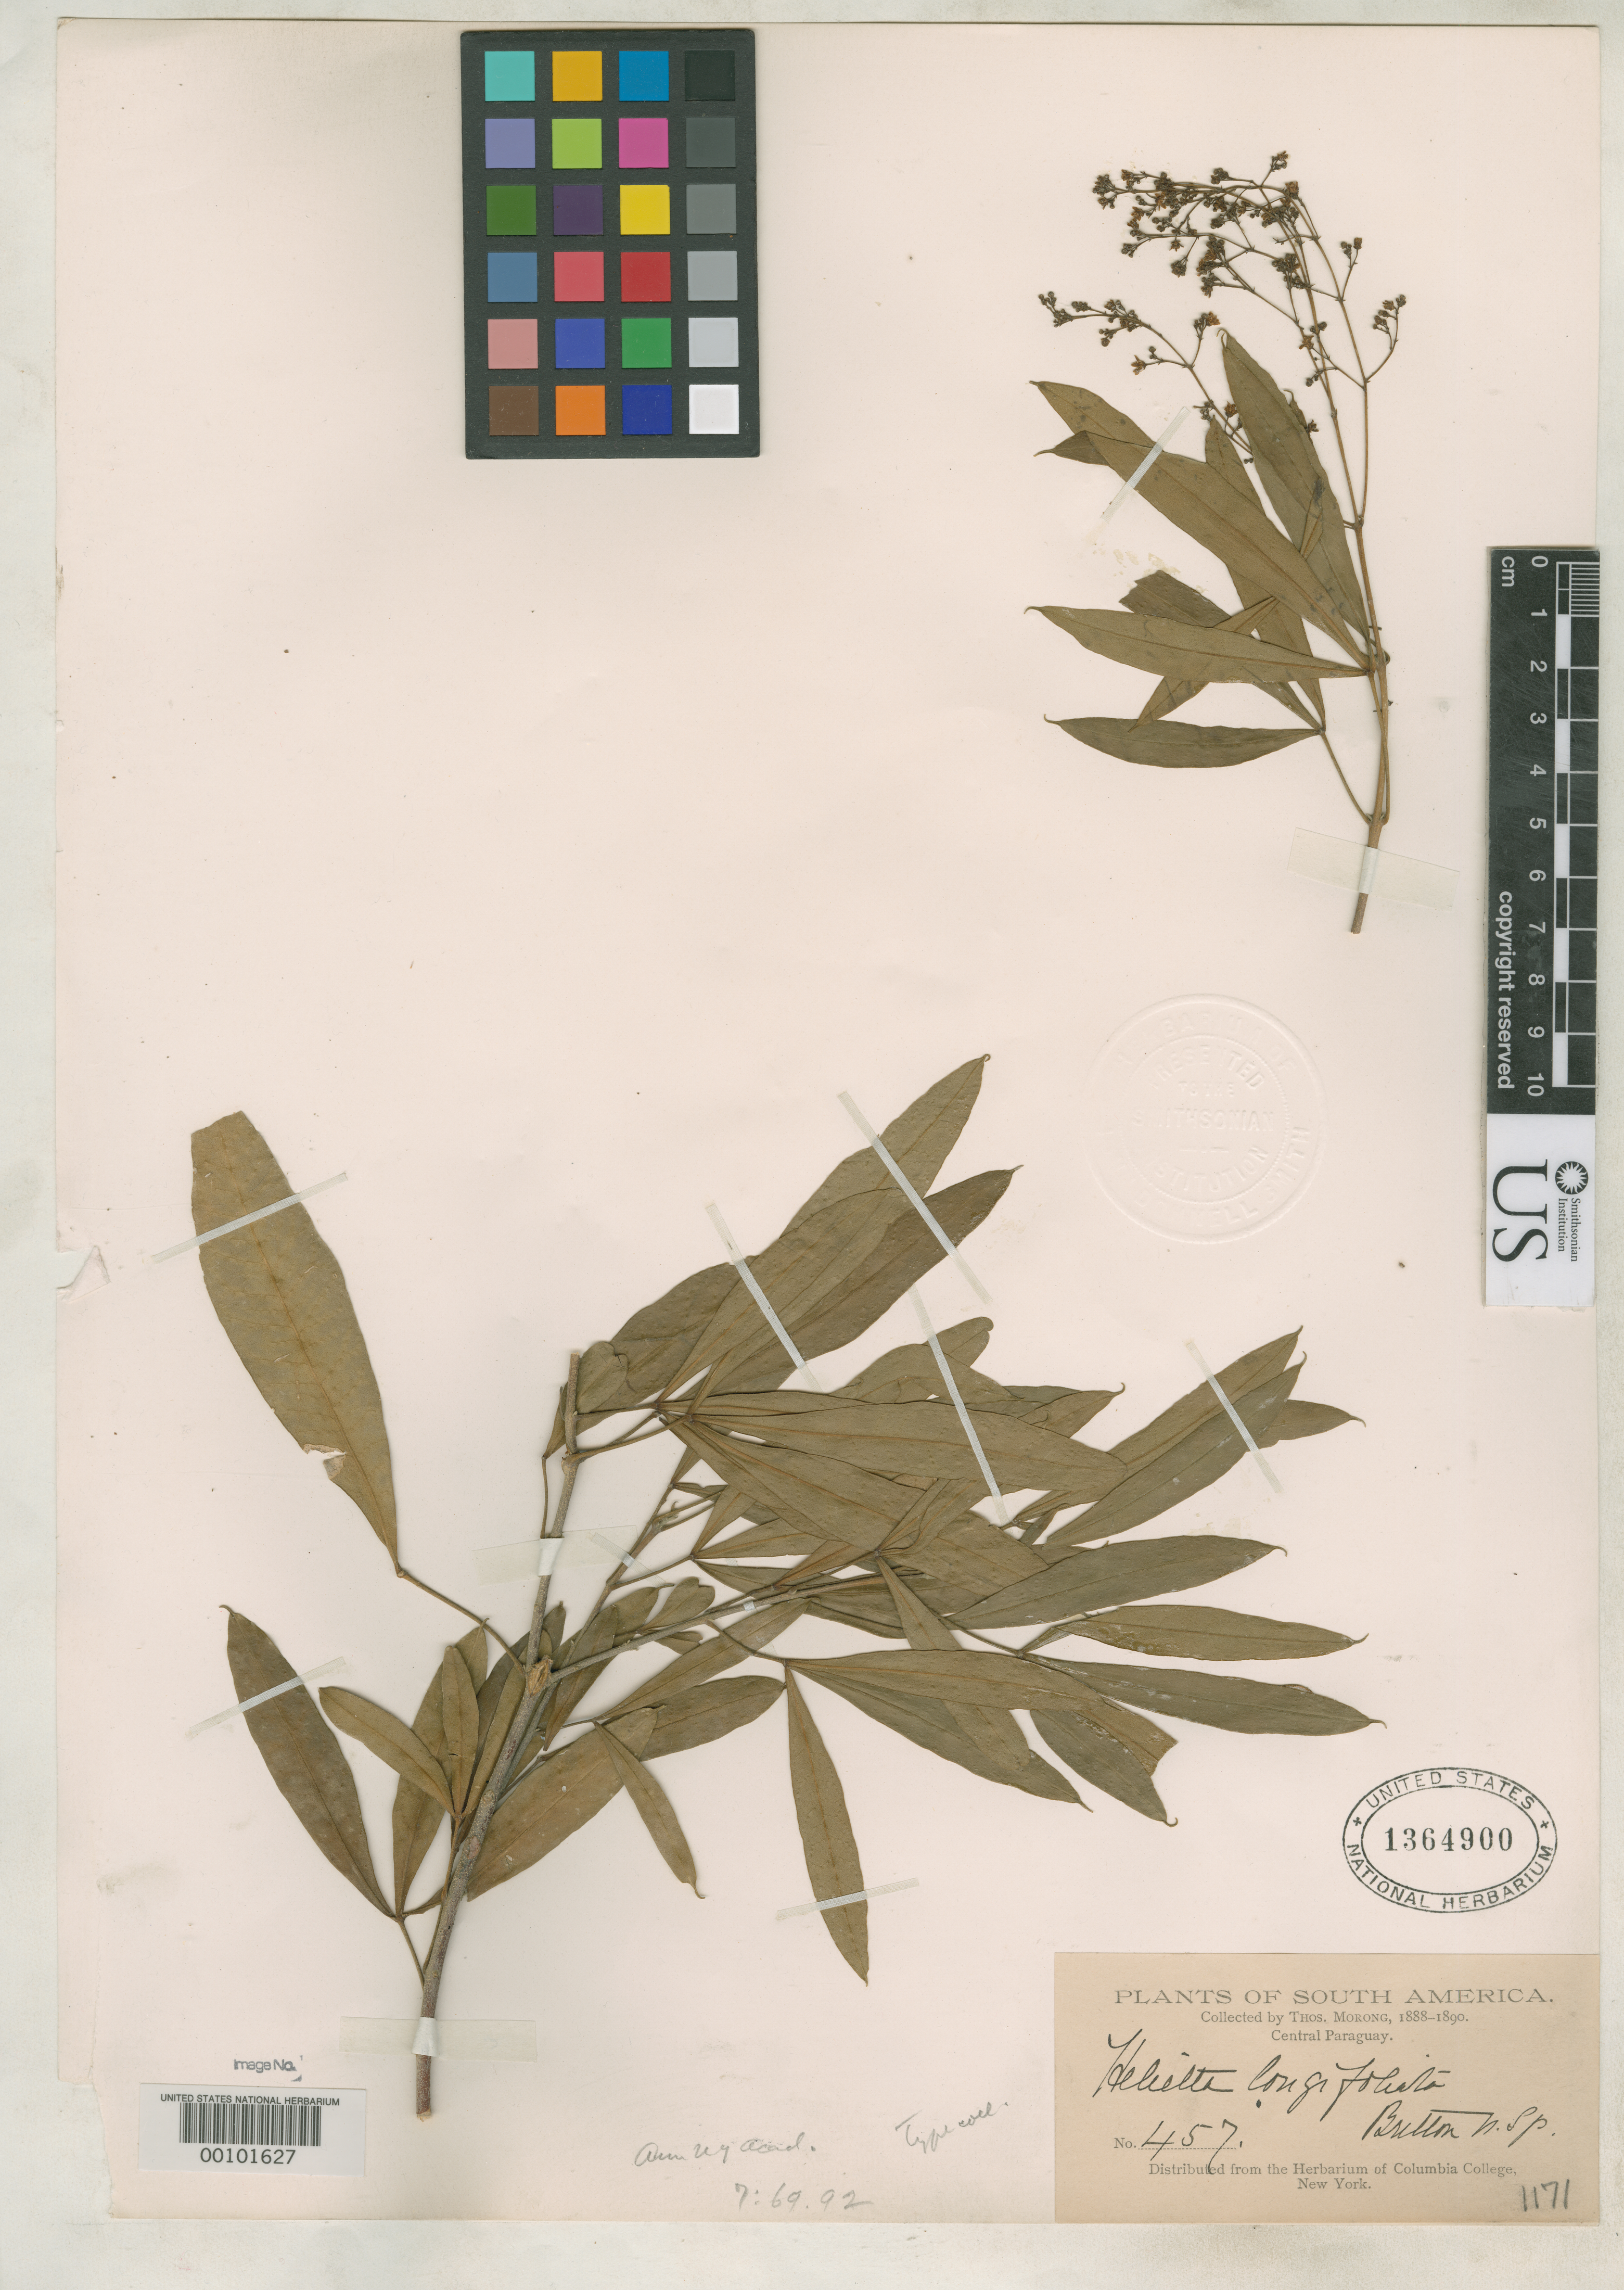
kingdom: Plantae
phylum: Tracheophyta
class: Magnoliopsida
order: Sapindales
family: Rutaceae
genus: Helietta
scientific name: Helietta longifoliata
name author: Britton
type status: Isotype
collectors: T. Morong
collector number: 457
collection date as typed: Jan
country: Paraguay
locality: Caballero.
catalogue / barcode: US 1364900